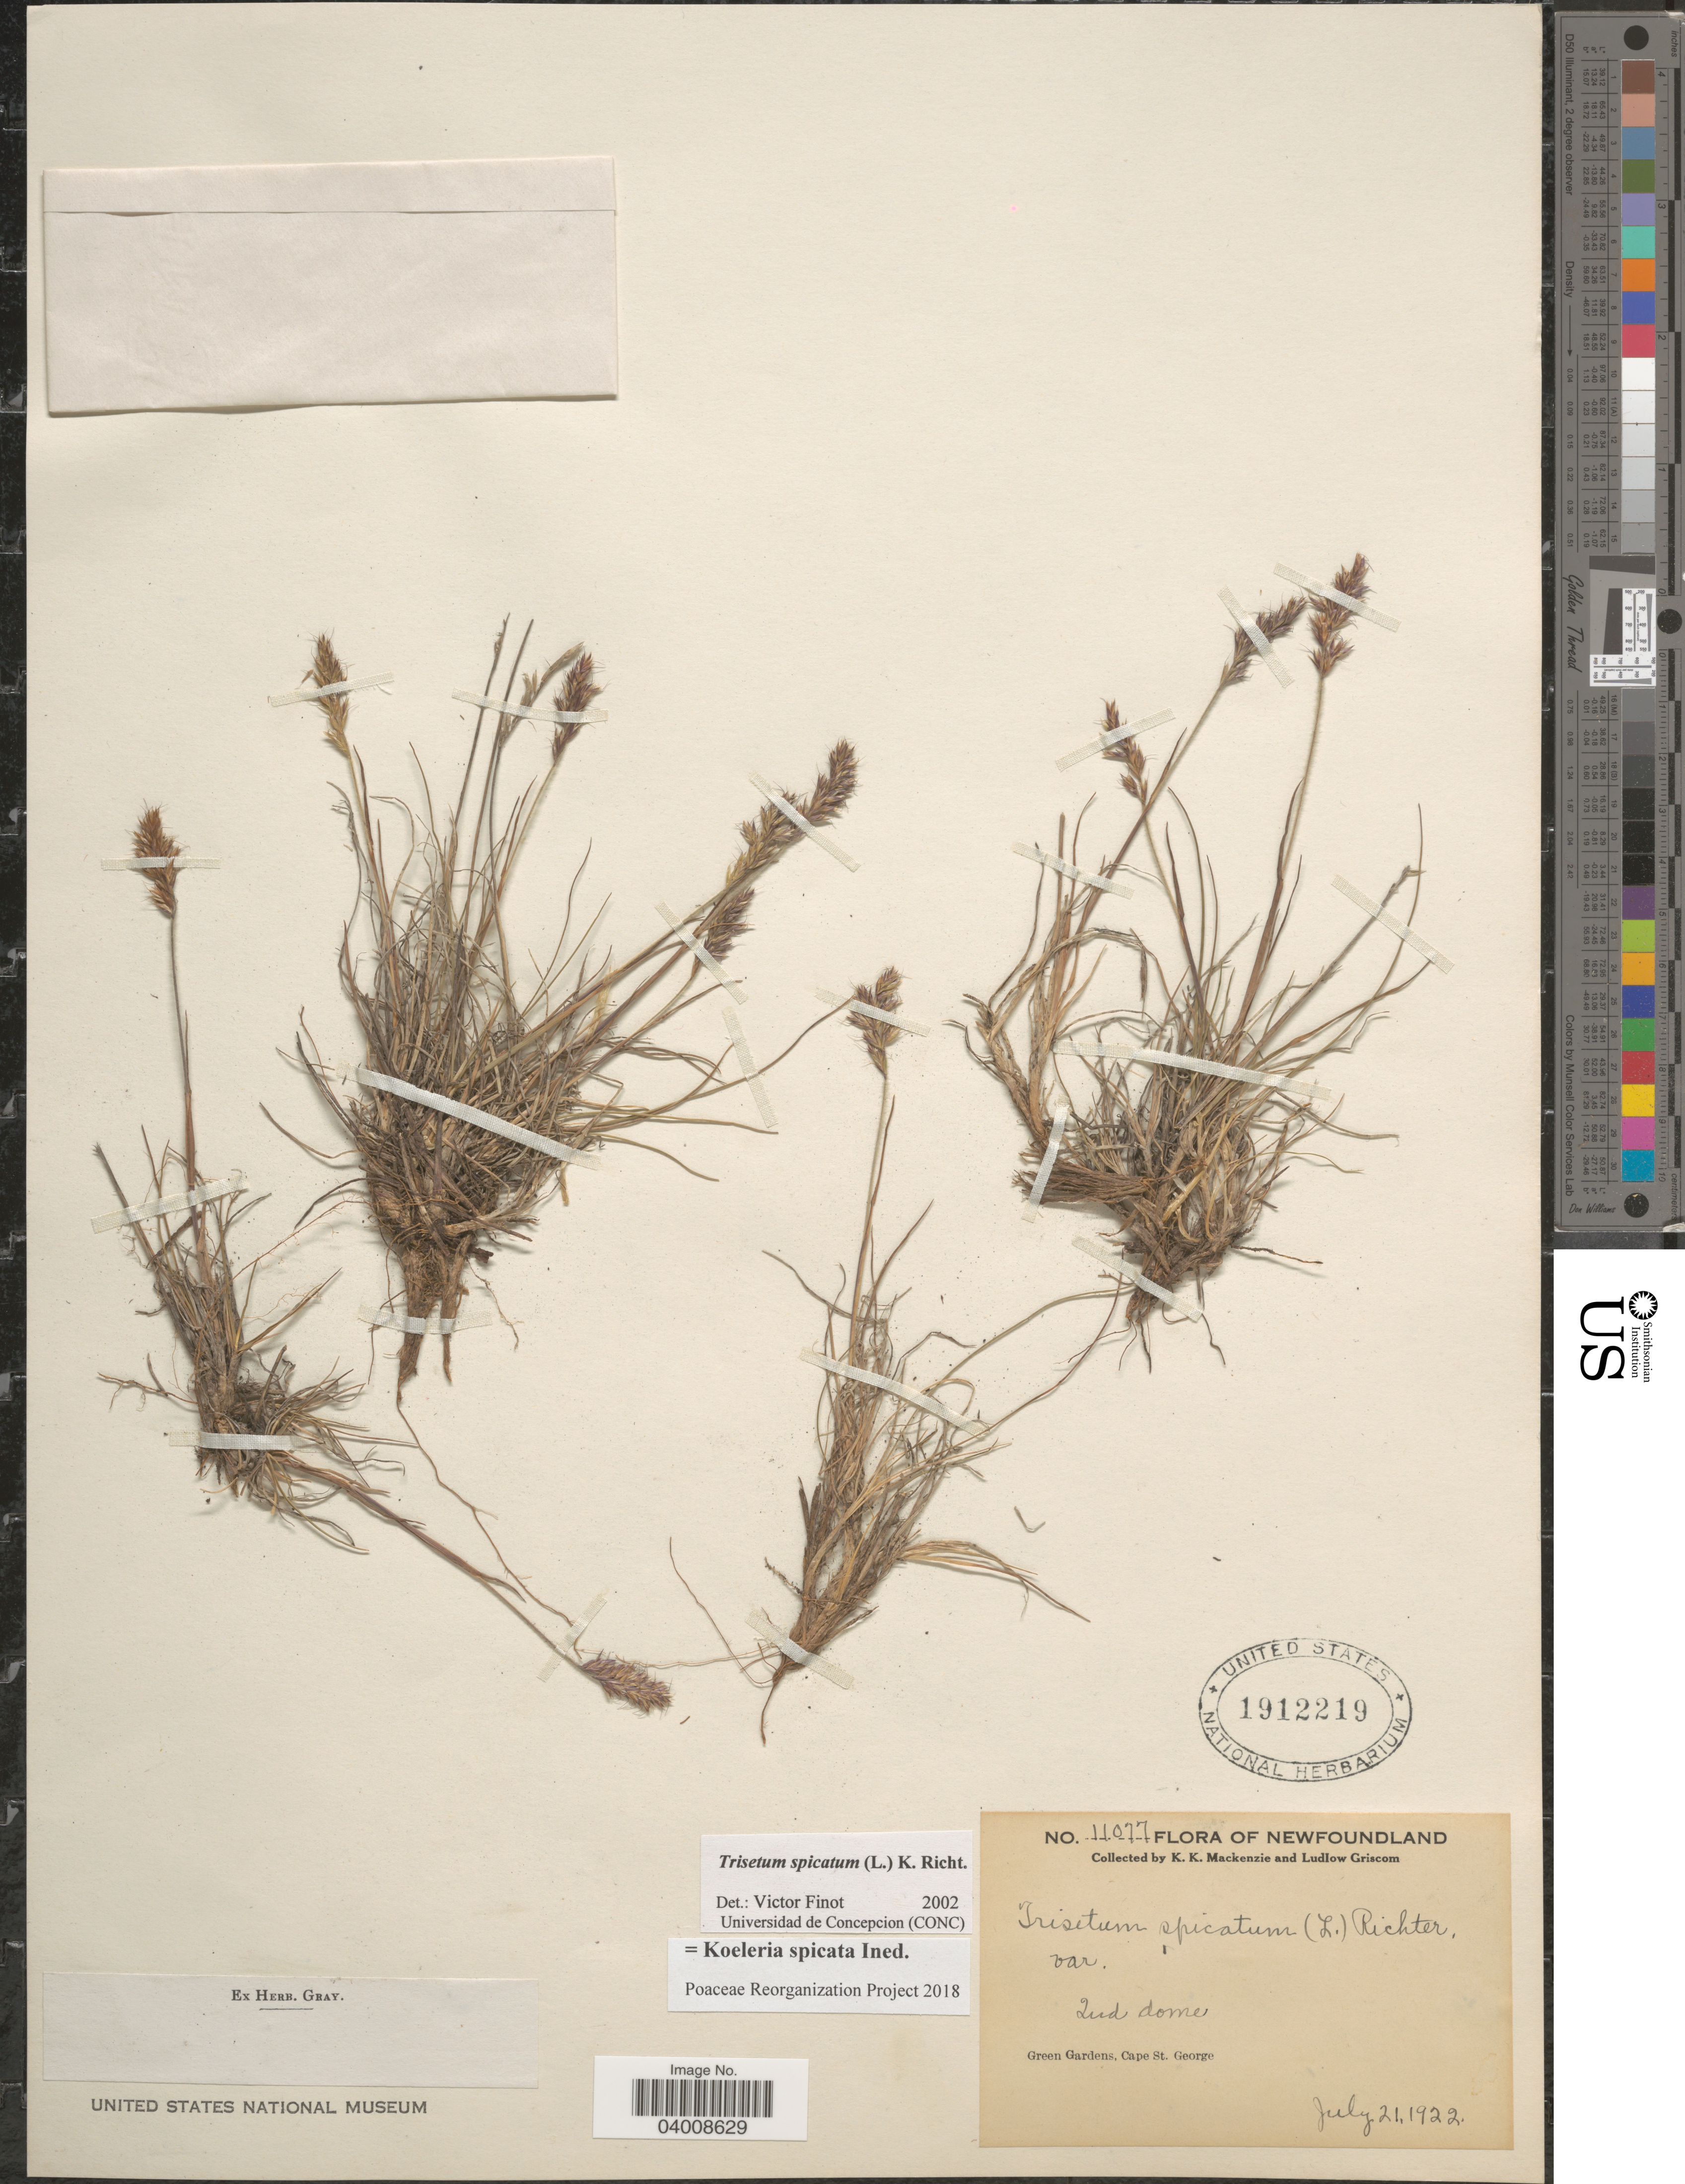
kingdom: Plantae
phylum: Tracheophyta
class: Liliopsida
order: Poales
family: Poaceae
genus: Koeleria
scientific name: Koeleria spicata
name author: (L.) Barberá et al.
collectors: K. K. Mackenzie & L. Griscom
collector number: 11077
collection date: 1922-07-21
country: Canada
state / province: Newfoundland and Labrador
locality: Green Gardens, Cape St. George.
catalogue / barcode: US 1912219